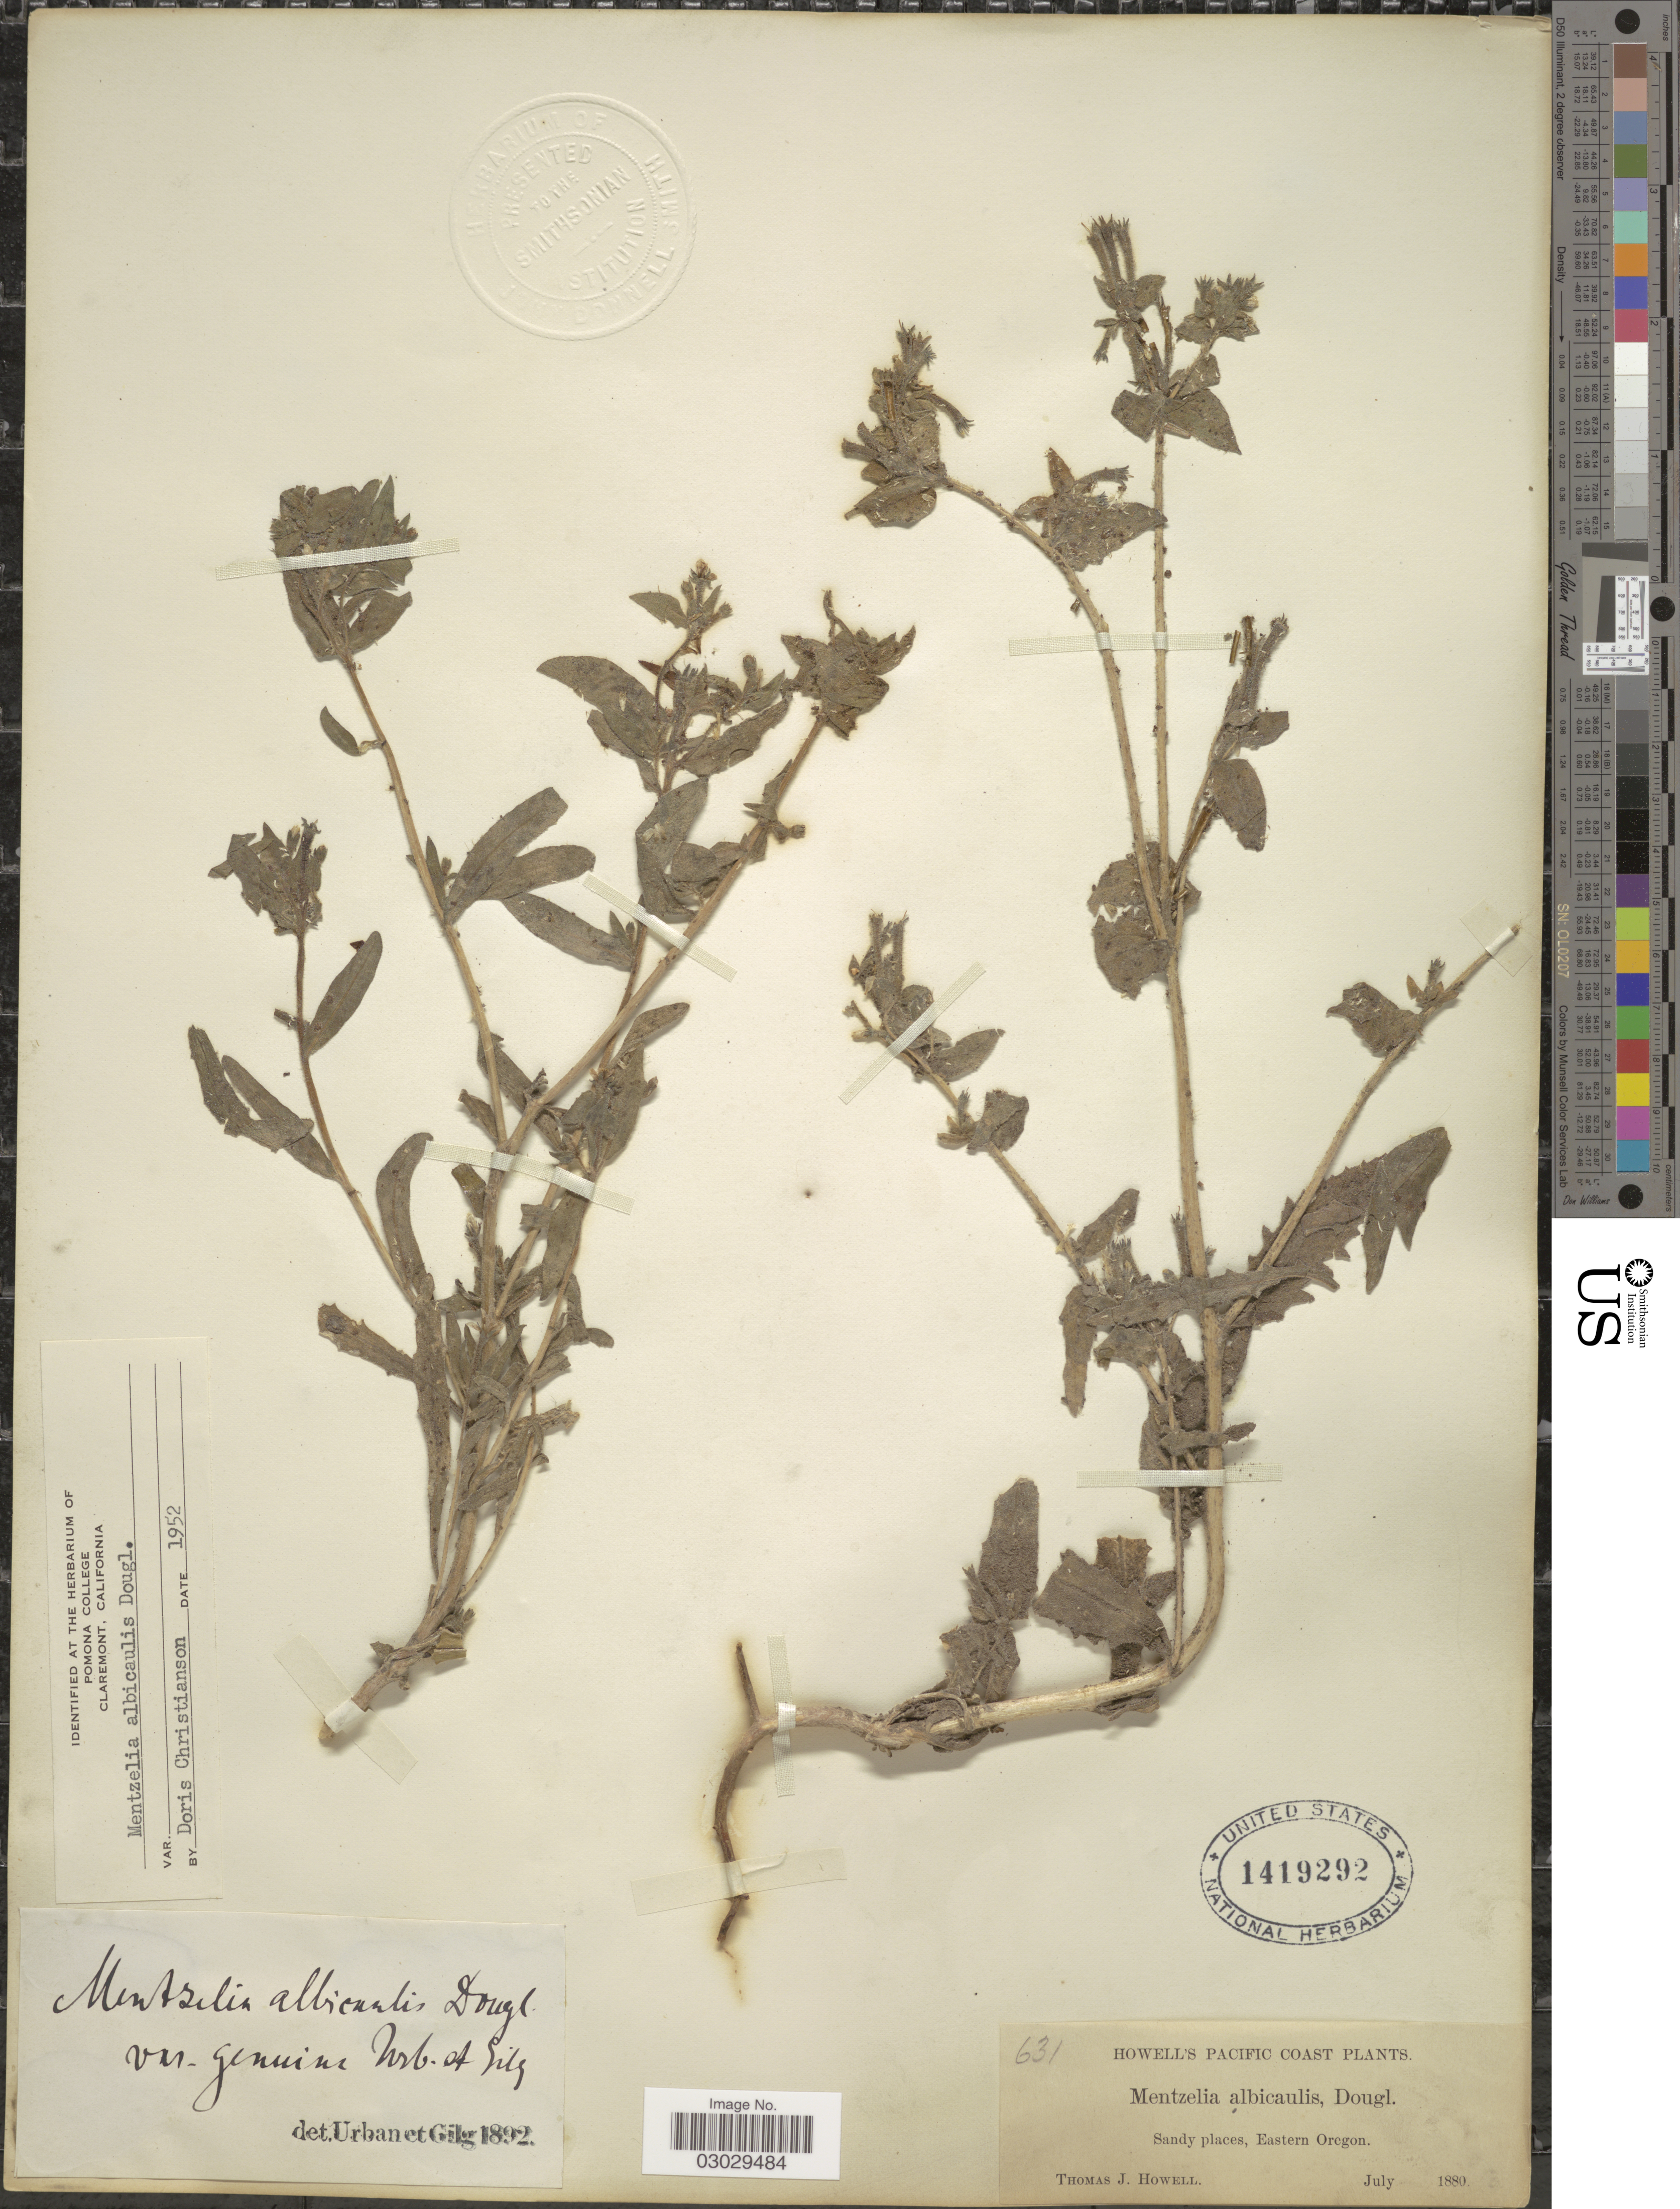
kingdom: Plantae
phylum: Tracheophyta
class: Magnoliopsida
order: Cornales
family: Loasaceae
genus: Mentzelia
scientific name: Mentzelia dispersa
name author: S. Watson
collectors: T. J. Howell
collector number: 631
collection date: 1880-07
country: United States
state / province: Oregon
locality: Pacific Coast. Eastern Oregon.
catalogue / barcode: US 1419292